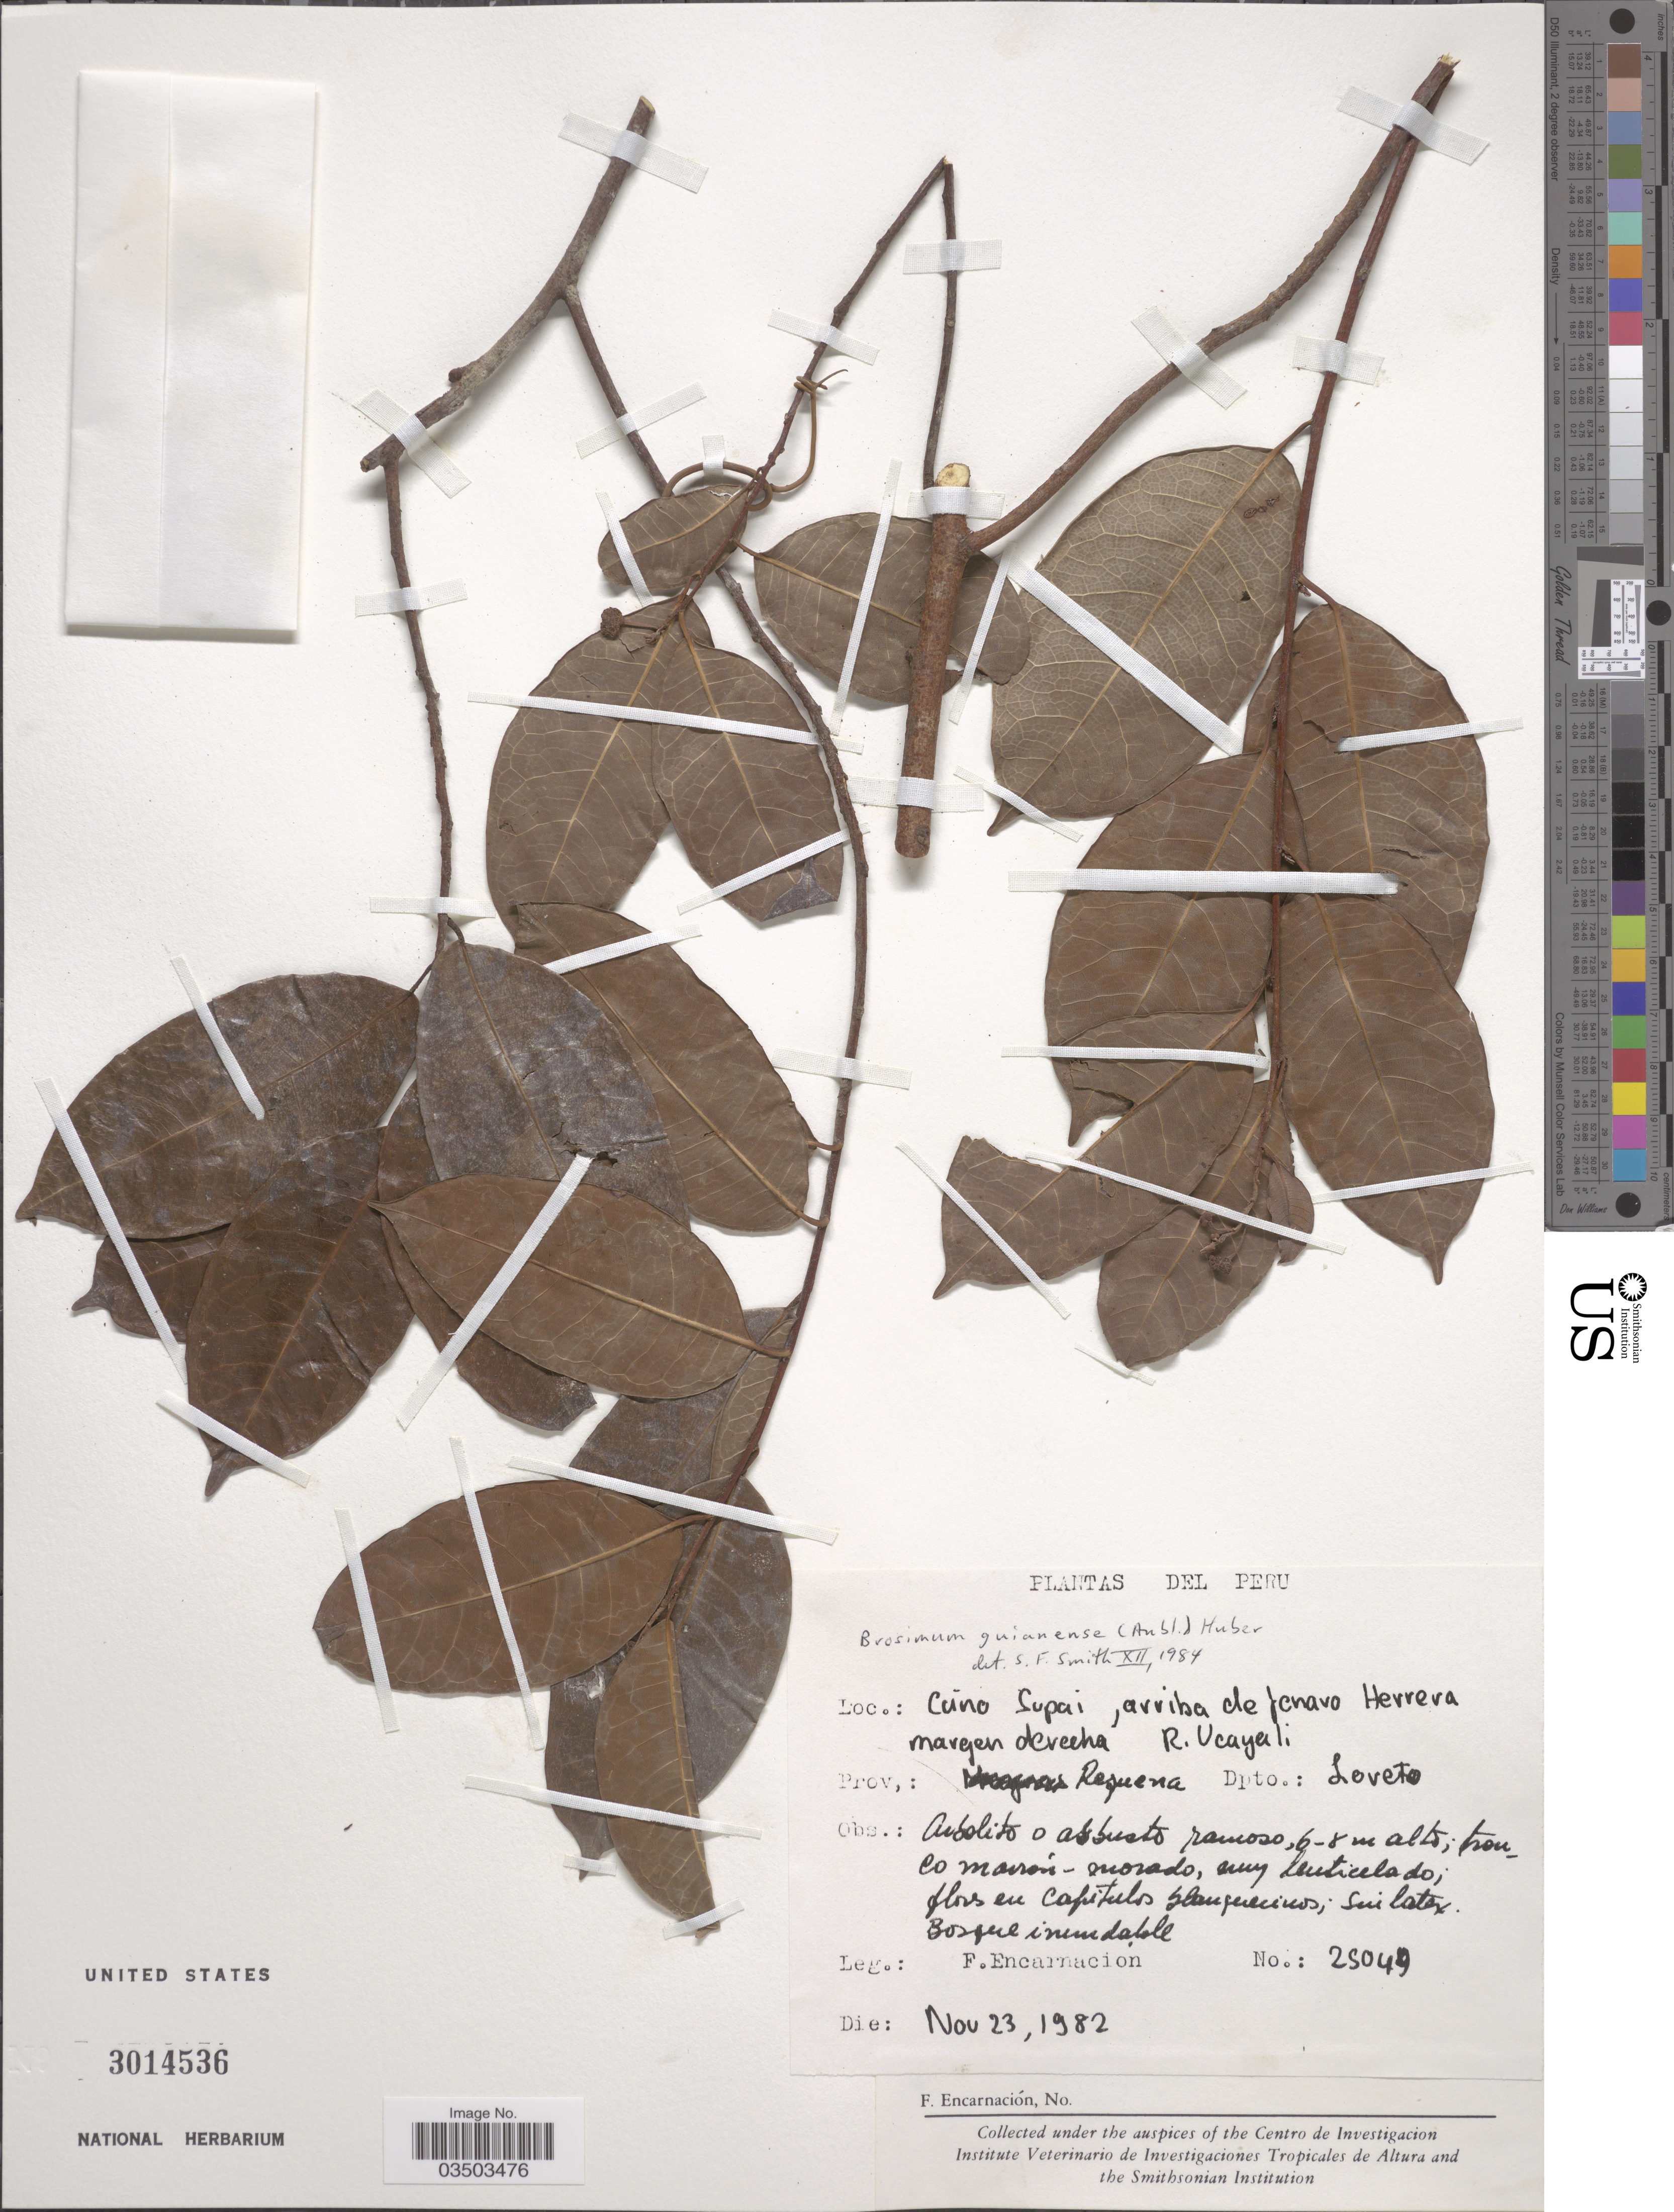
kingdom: Plantae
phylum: Tracheophyta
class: Magnoliopsida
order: Rosales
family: Moraceae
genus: Brosimum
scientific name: Brosimum guianense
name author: (Aubl.) Huber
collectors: F. Encarnación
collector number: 2S049*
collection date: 1982-11-23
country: Peru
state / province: Loreto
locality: Cúno* Supai, arriba de Jenaro Herrera margen derecha R. Ucayali. Prov.: Requena. Dpto.: Loreto.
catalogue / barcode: US 3014536